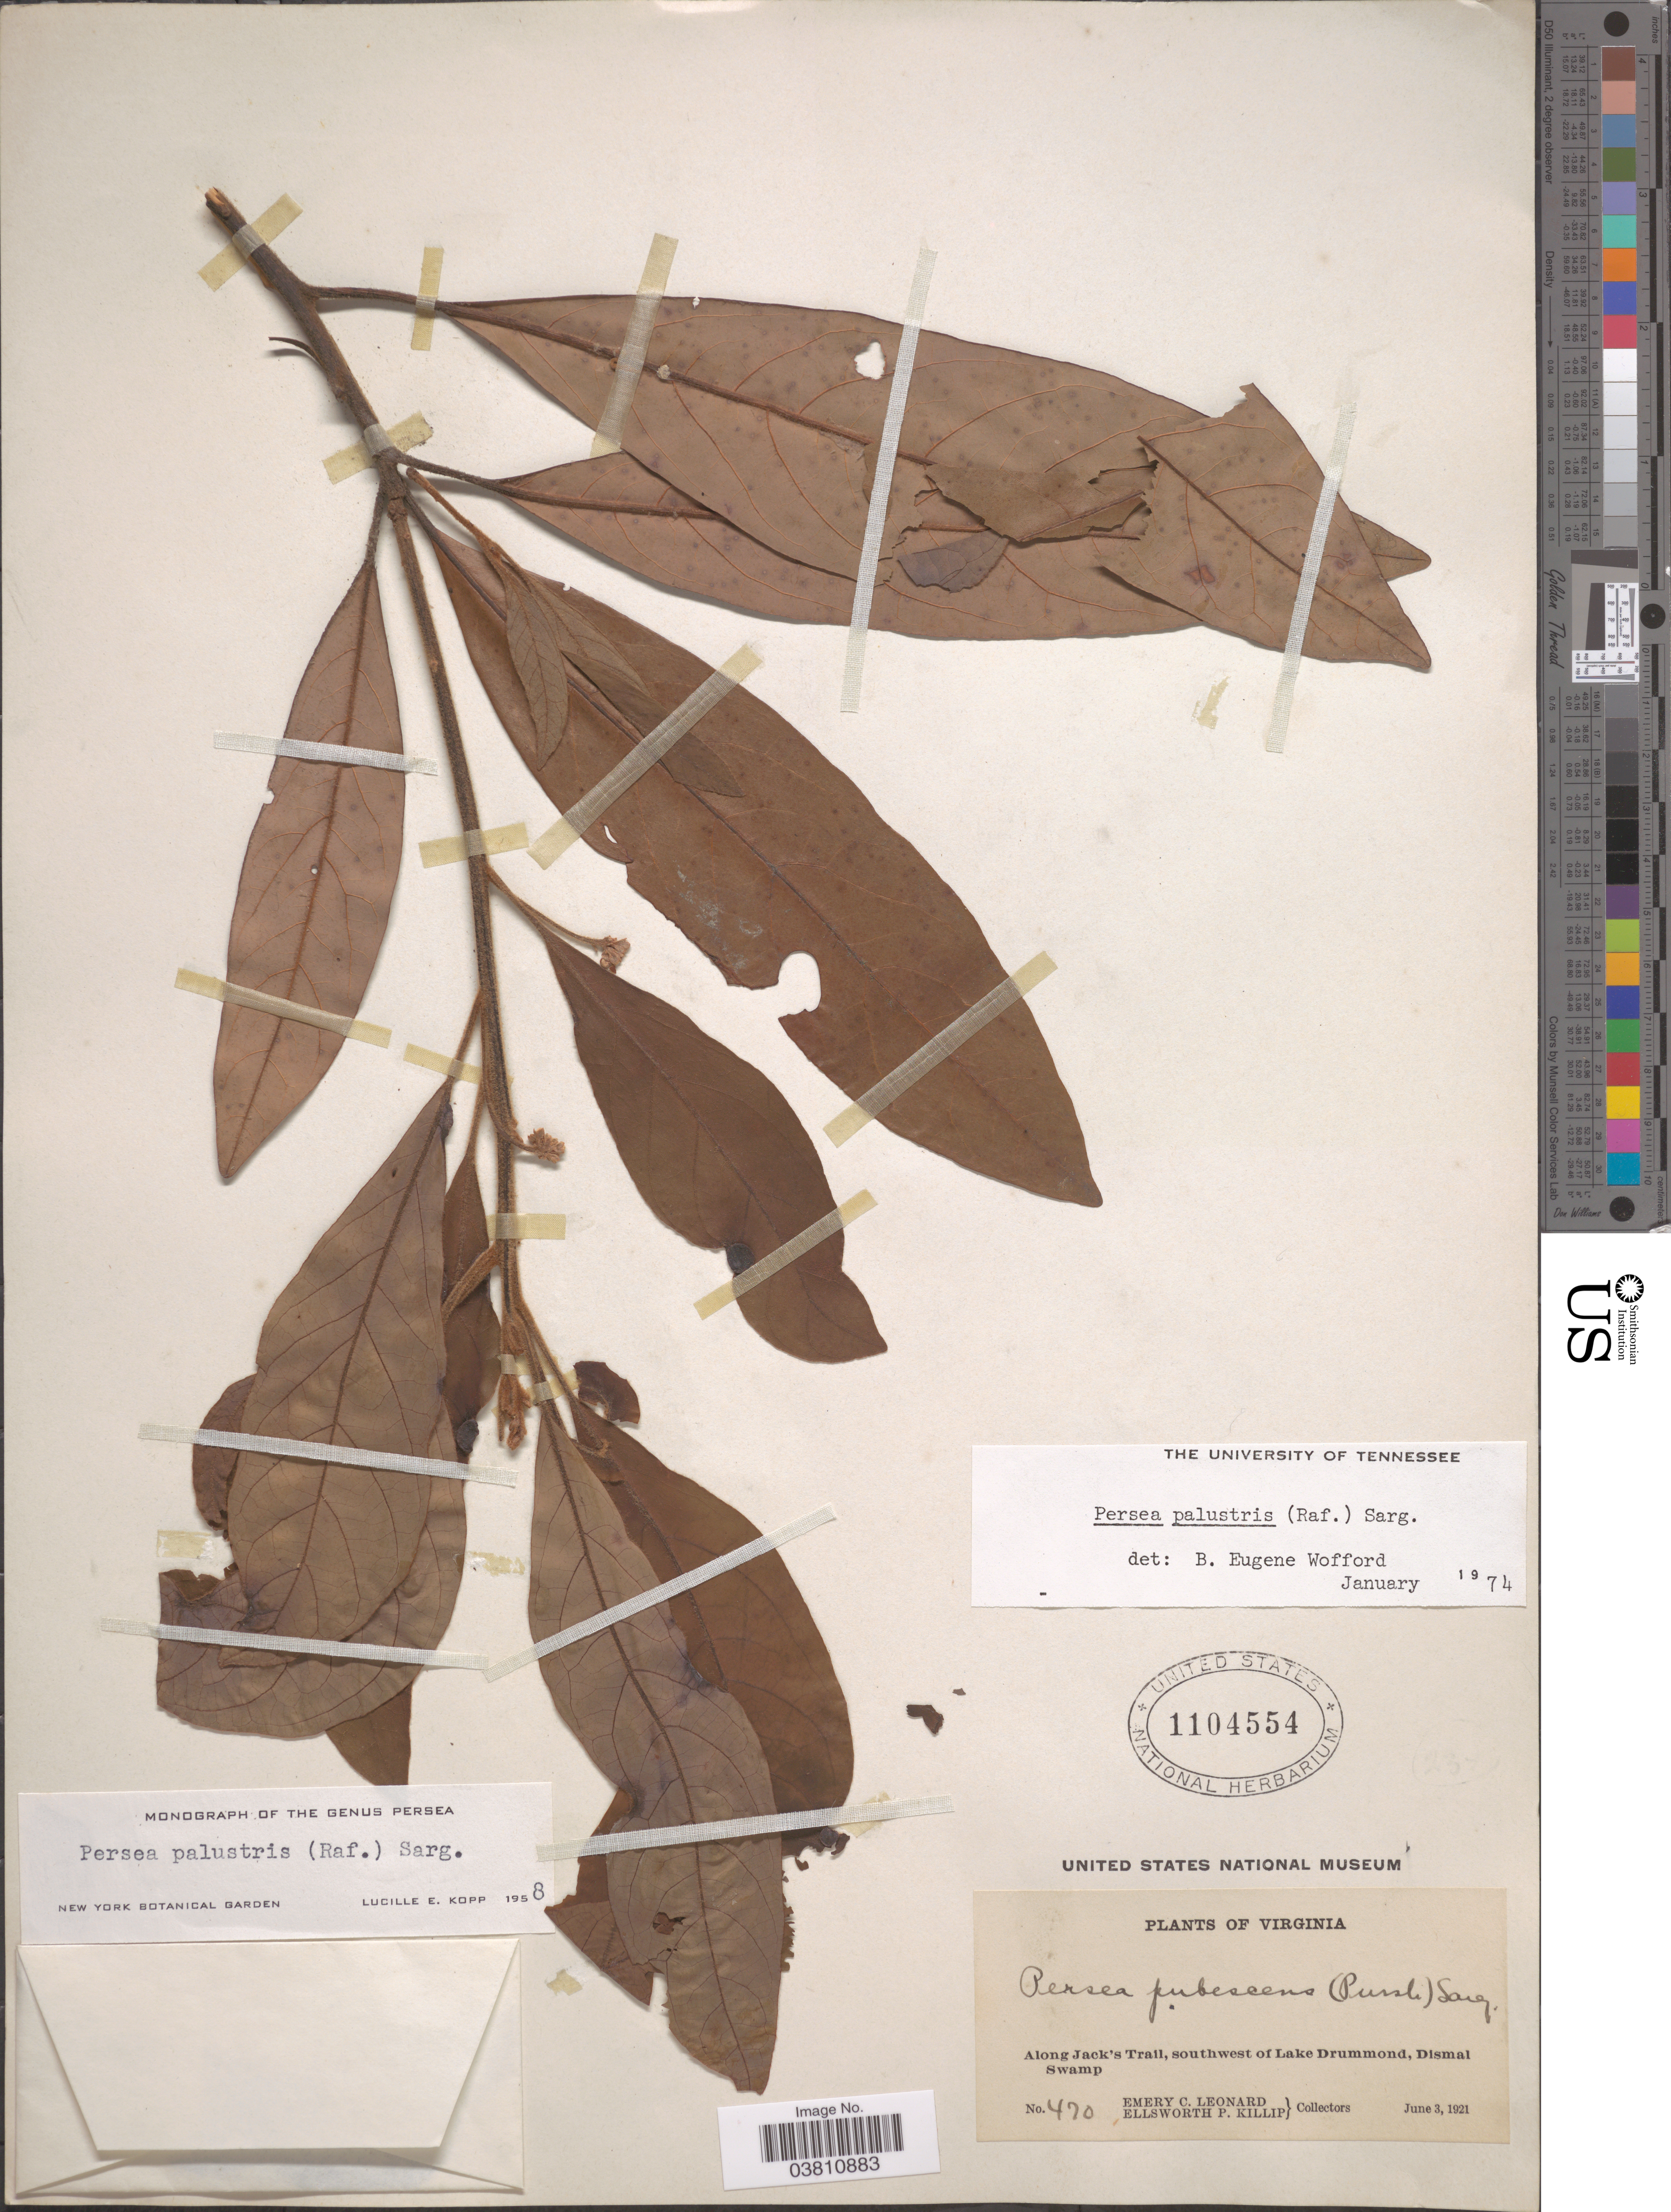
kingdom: Plantae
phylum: Tracheophyta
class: Magnoliopsida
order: Laurales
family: Lauraceae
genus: Persea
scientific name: Persea palustris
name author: (Raf.) Sarg.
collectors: E. C. Leonard & E. P. Killip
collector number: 470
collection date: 1921-06-03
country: United States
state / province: Virginia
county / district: City of Chesapeake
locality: Along Jack's Trail, southwest of lake Drummond, Dismal Swamp.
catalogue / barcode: US 1104554